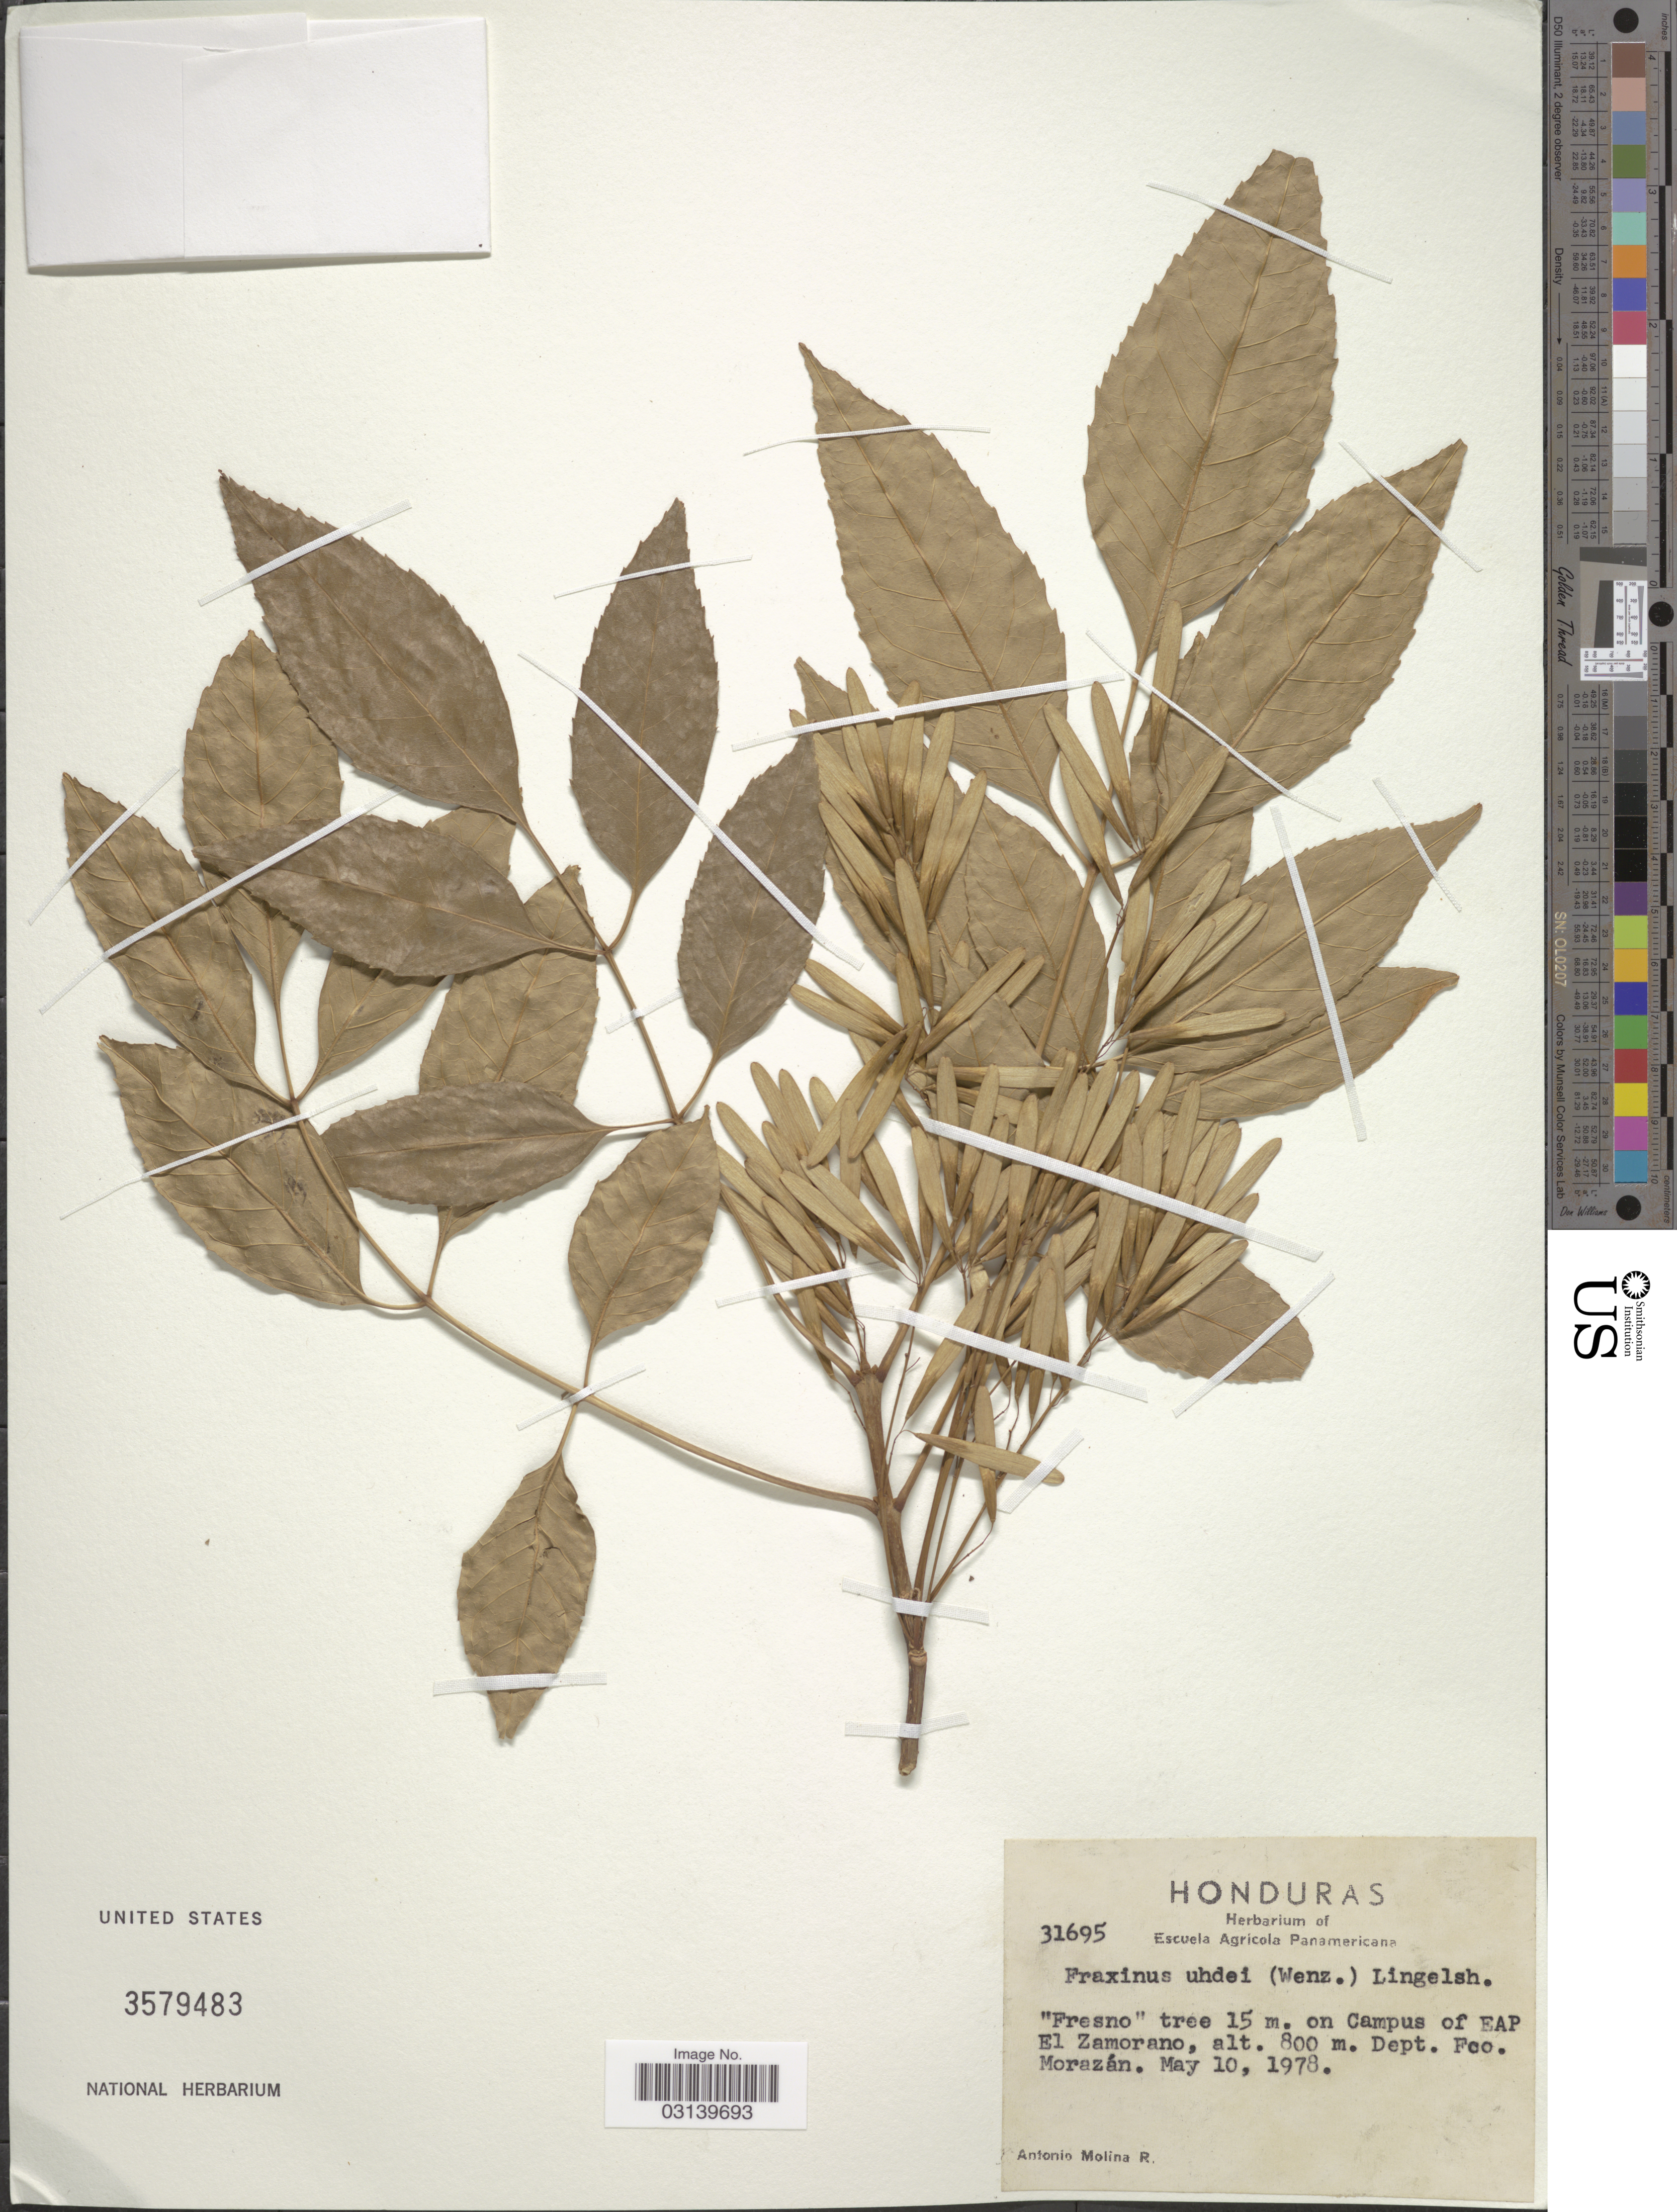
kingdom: Plantae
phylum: Tracheophyta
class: Magnoliopsida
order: Lamiales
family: Oleaceae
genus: Fraxinus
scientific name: Fraxinus uhdei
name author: (Wenz.) Lingelsh.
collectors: A. Molina R.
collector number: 31695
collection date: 1978-05-10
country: Honduras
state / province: Fco. Morazán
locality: On Campus of EAP El Zamorano. Dept. Fco. Morazán.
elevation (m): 800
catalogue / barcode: US 3579483